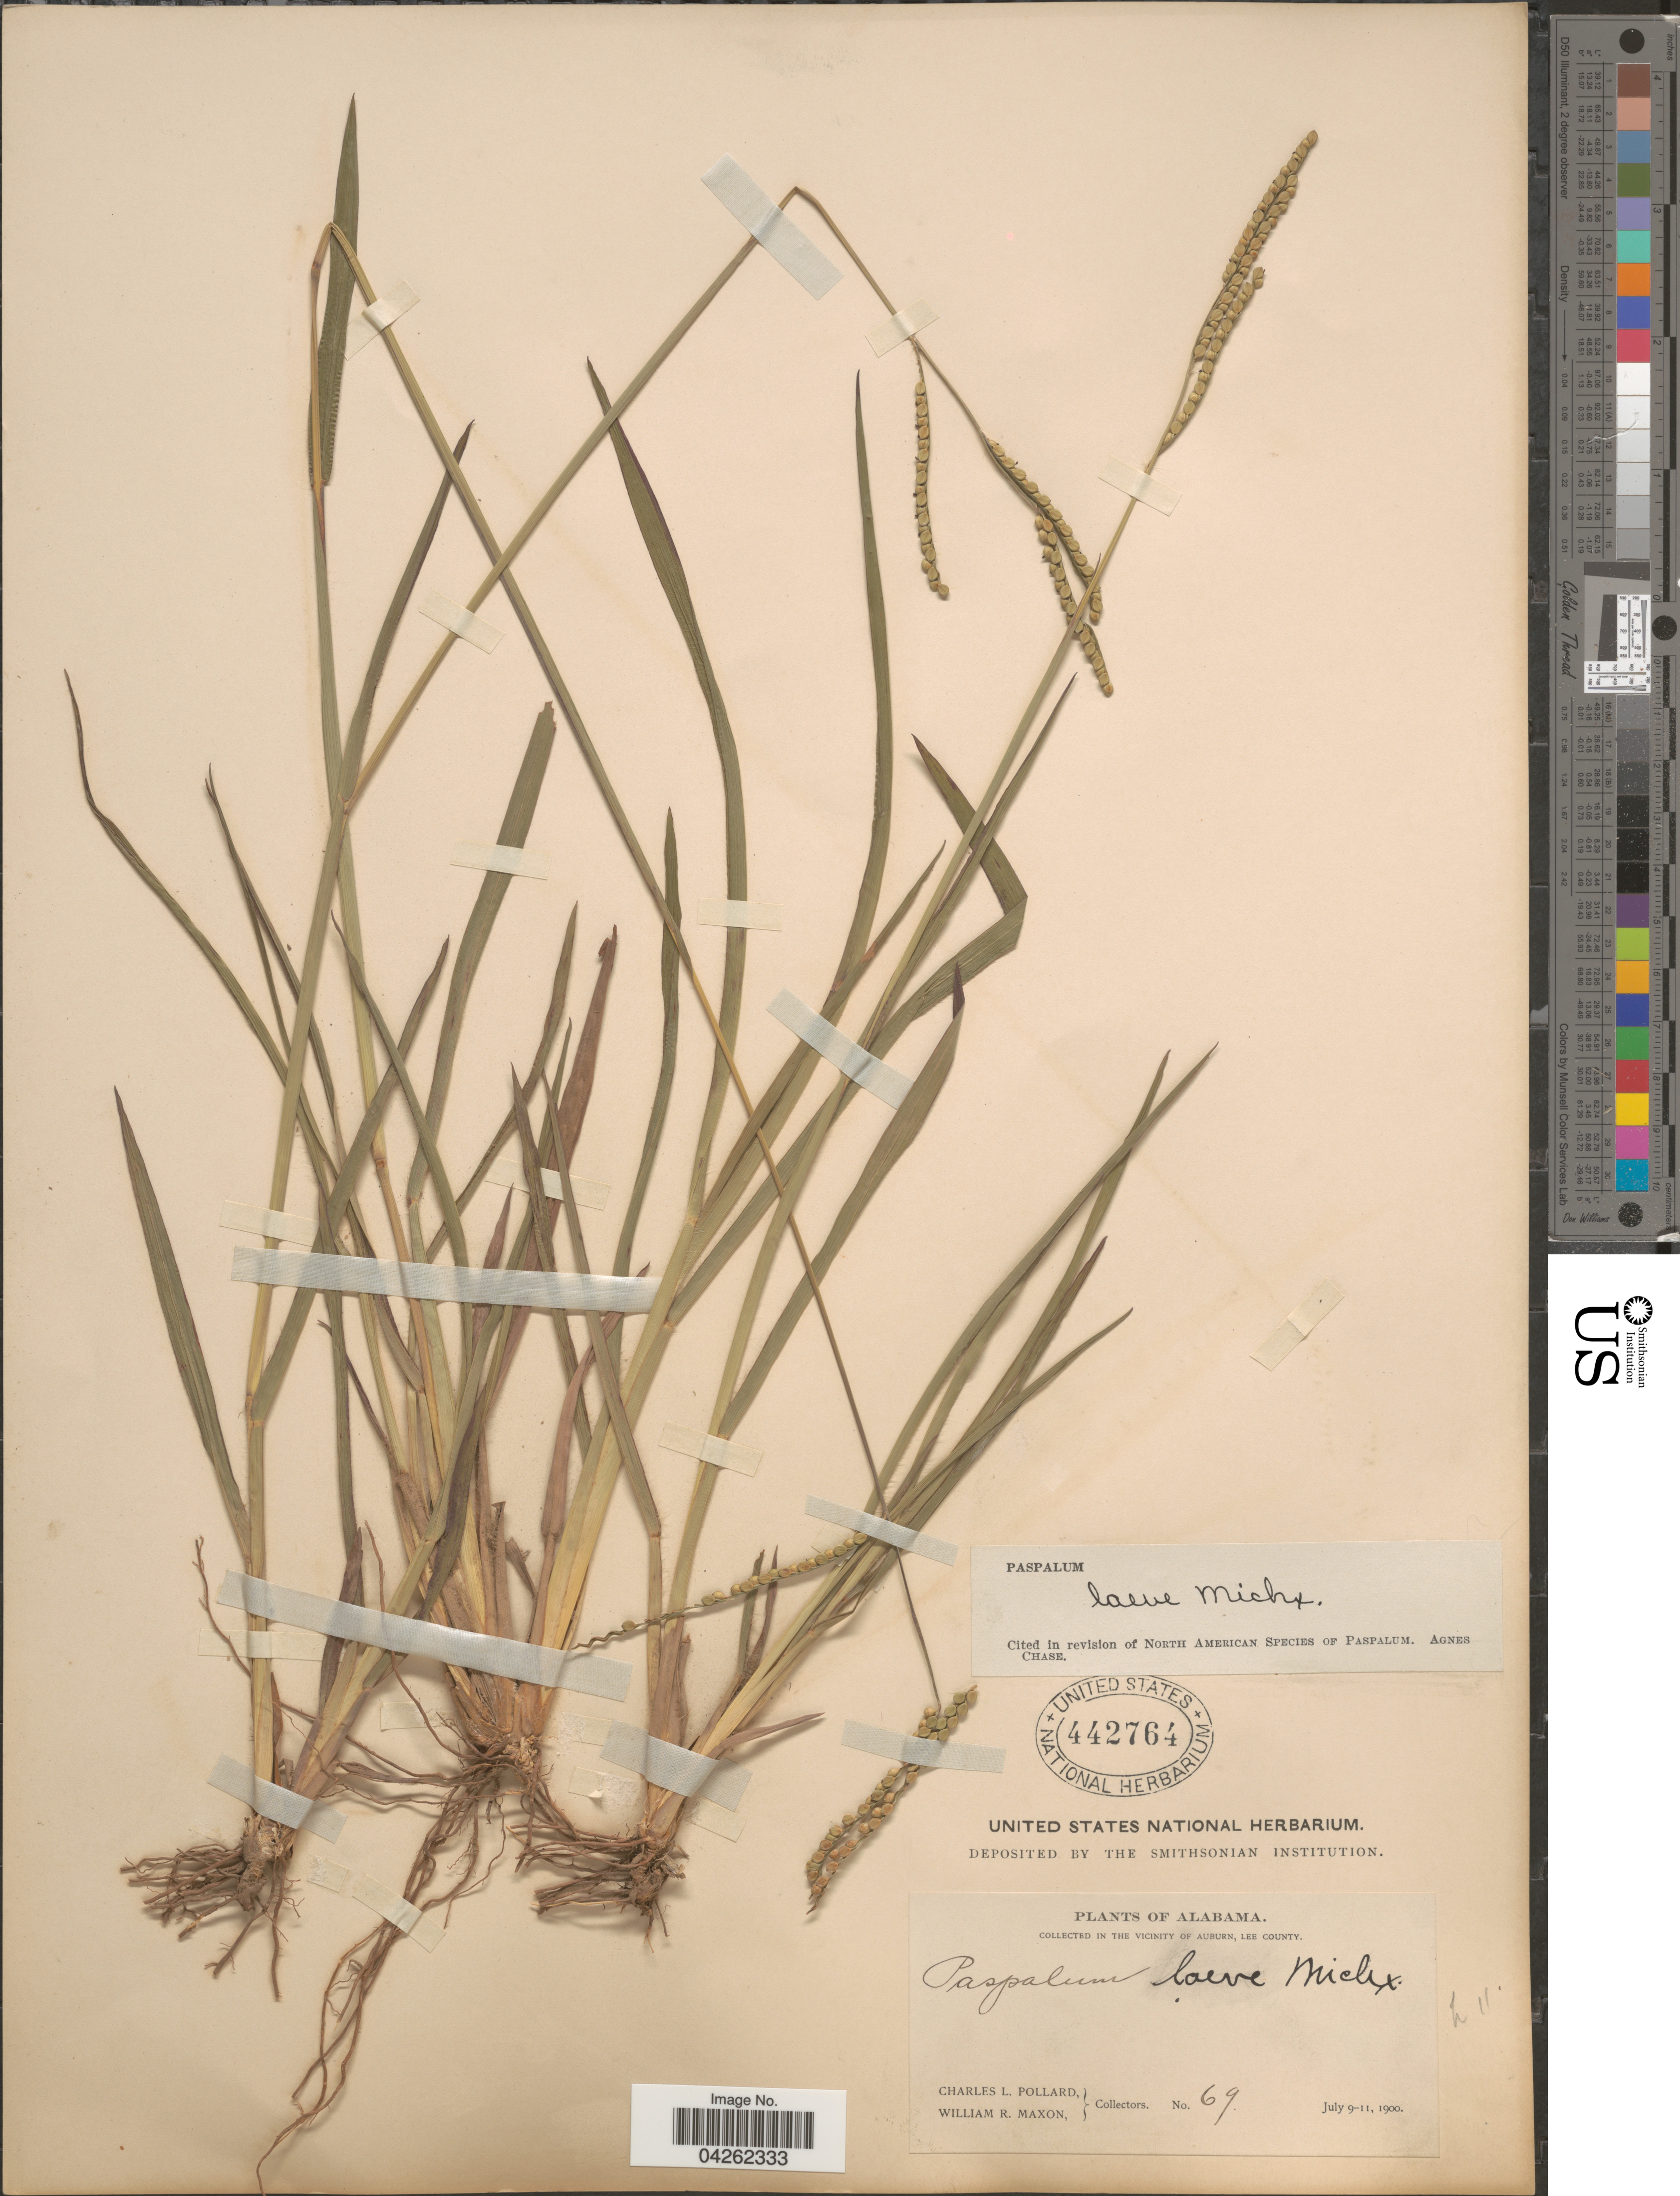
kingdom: Plantae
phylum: Tracheophyta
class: Liliopsida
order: Poales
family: Poaceae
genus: Paspalum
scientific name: Paspalum laeve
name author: Michx.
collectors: C. L. Pollard & W. R. Maxon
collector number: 69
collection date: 1900-07-09/1900-07-11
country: United States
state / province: Alabama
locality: In the Vicinity of Auburn, Lee County.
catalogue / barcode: US 442764